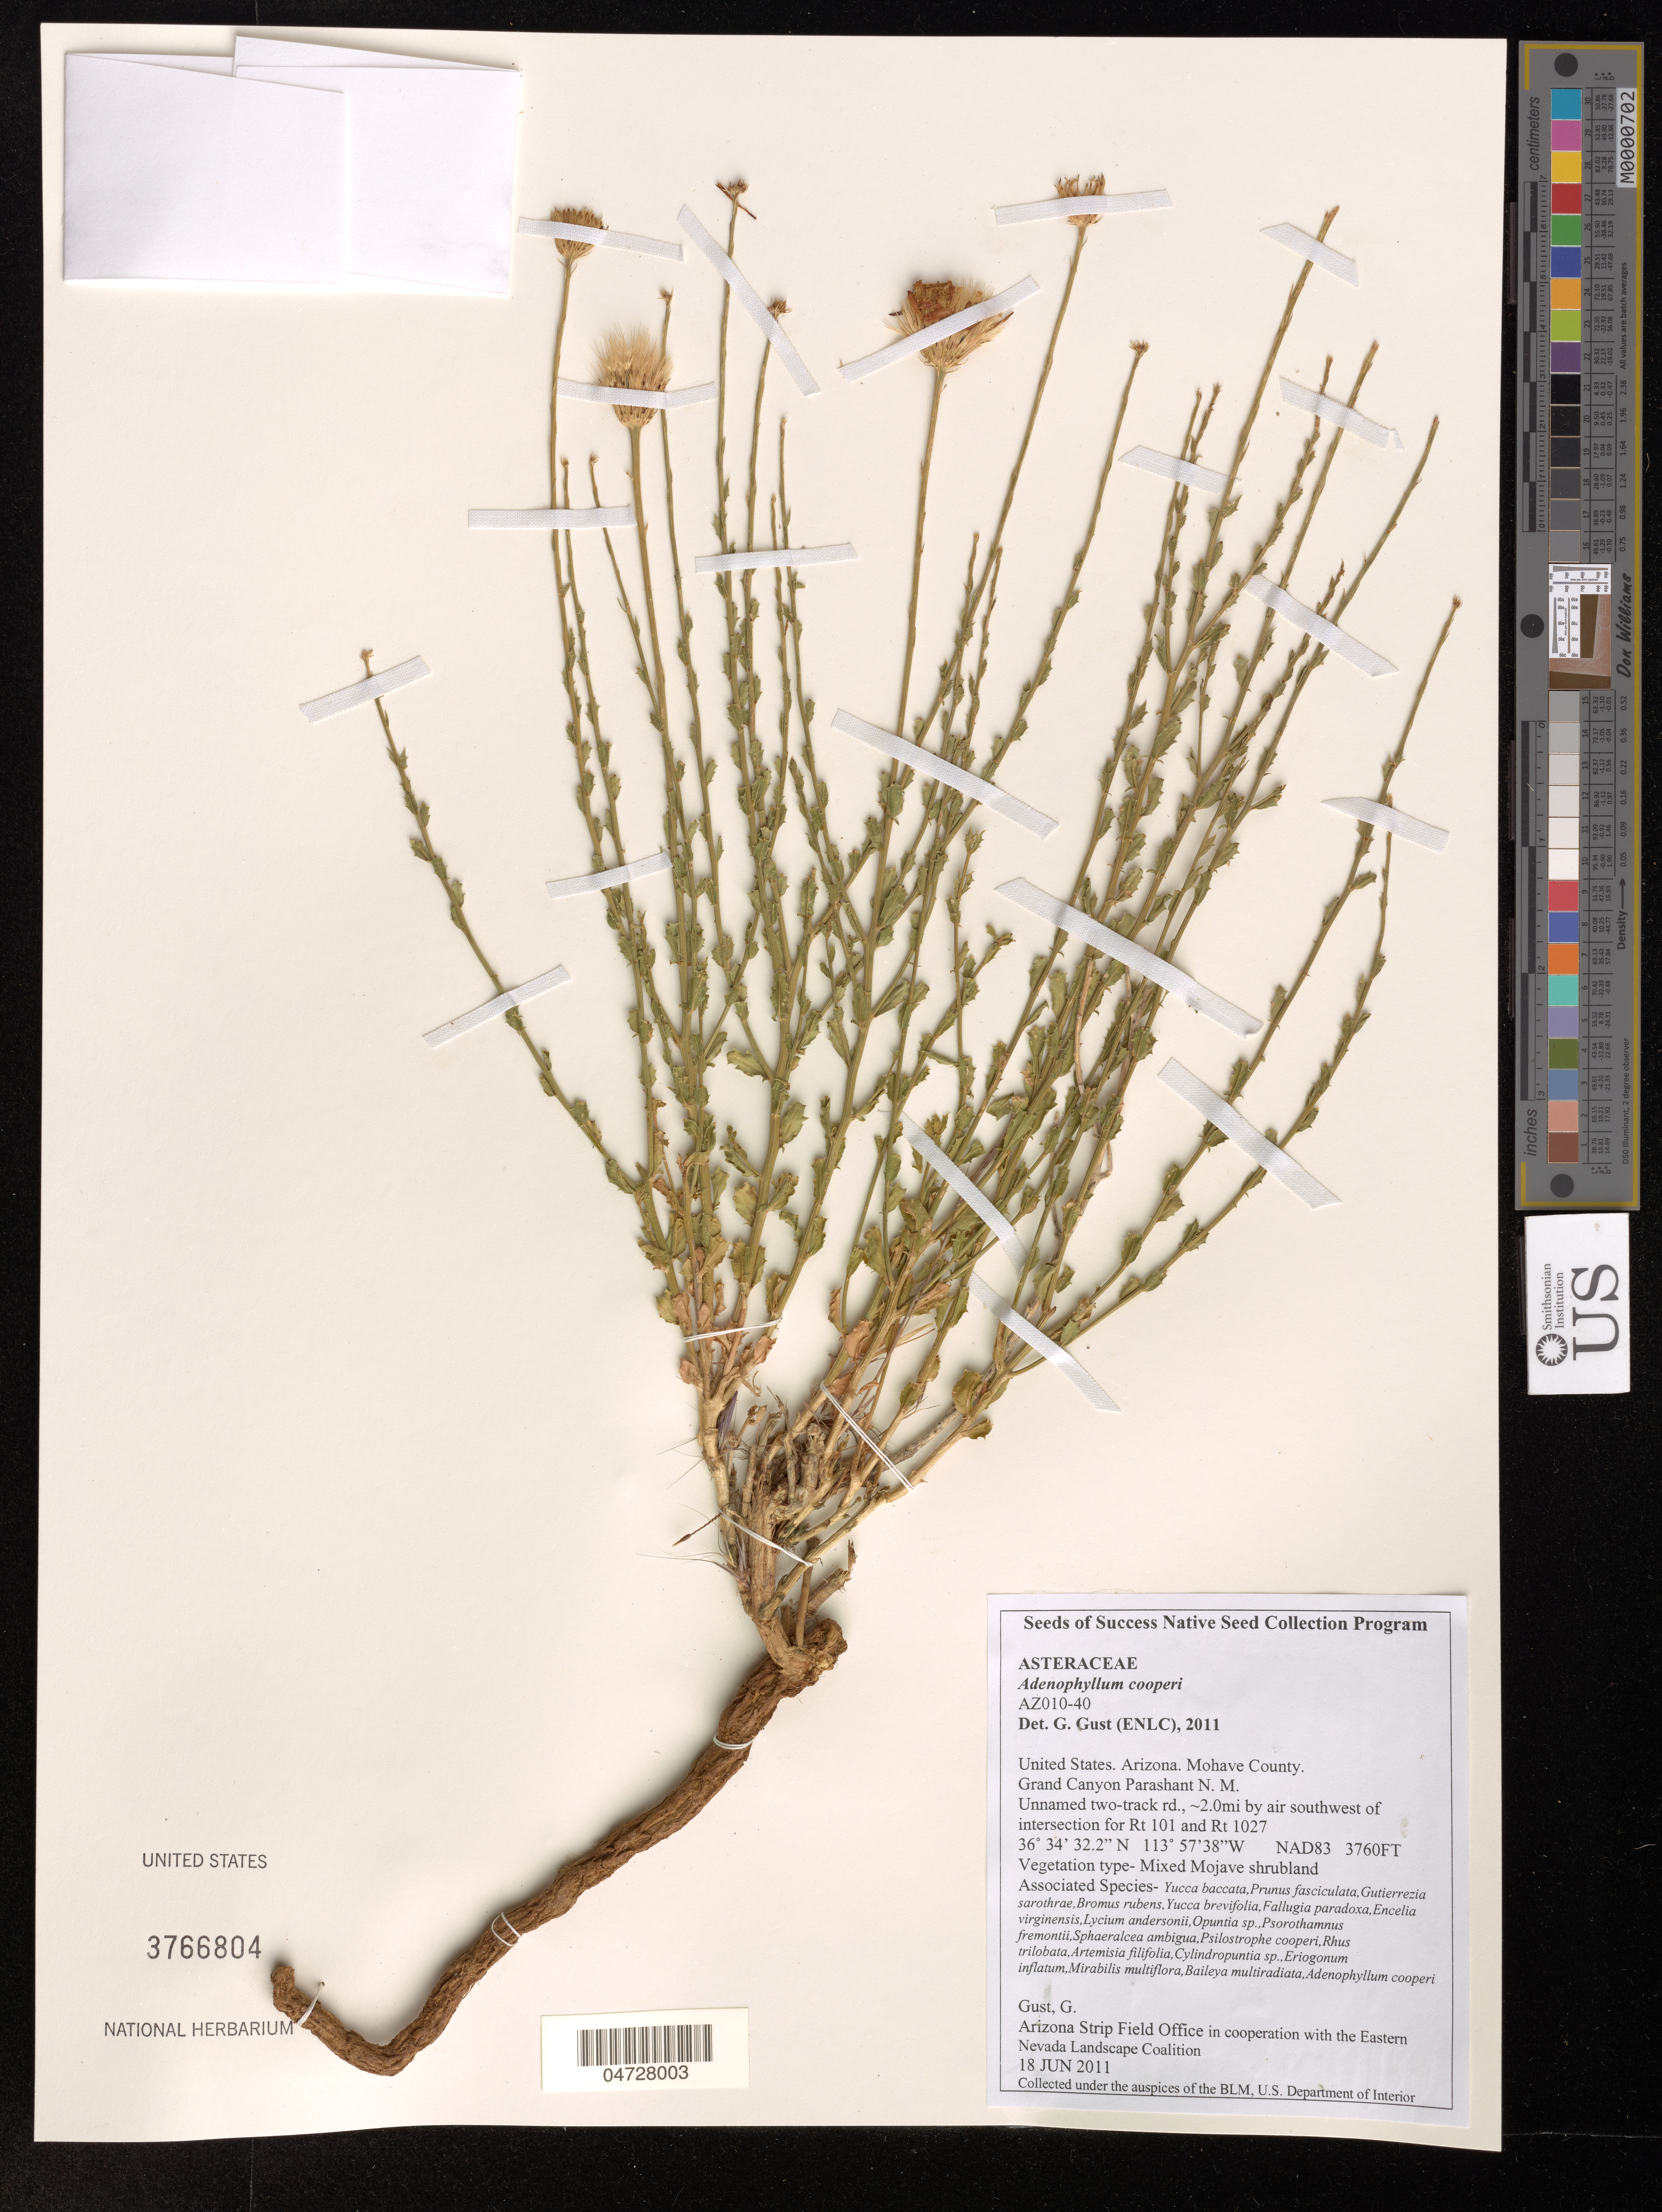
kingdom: Plantae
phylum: Tracheophyta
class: Magnoliopsida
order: Asterales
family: Asteraceae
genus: Adenophyllum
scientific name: Adenophyllum cooperi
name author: (A. Gray) Strother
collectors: G. Gust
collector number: AZ010-40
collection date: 2011-06-18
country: United States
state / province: Arizona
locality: Mohave County. Grand Canyon Parashant N. M. Unnamed two-tracked rd., ~2.0mi by air southwest of intersection for Rt 101 and Rt 1027.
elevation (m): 1146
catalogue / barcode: US 3766804